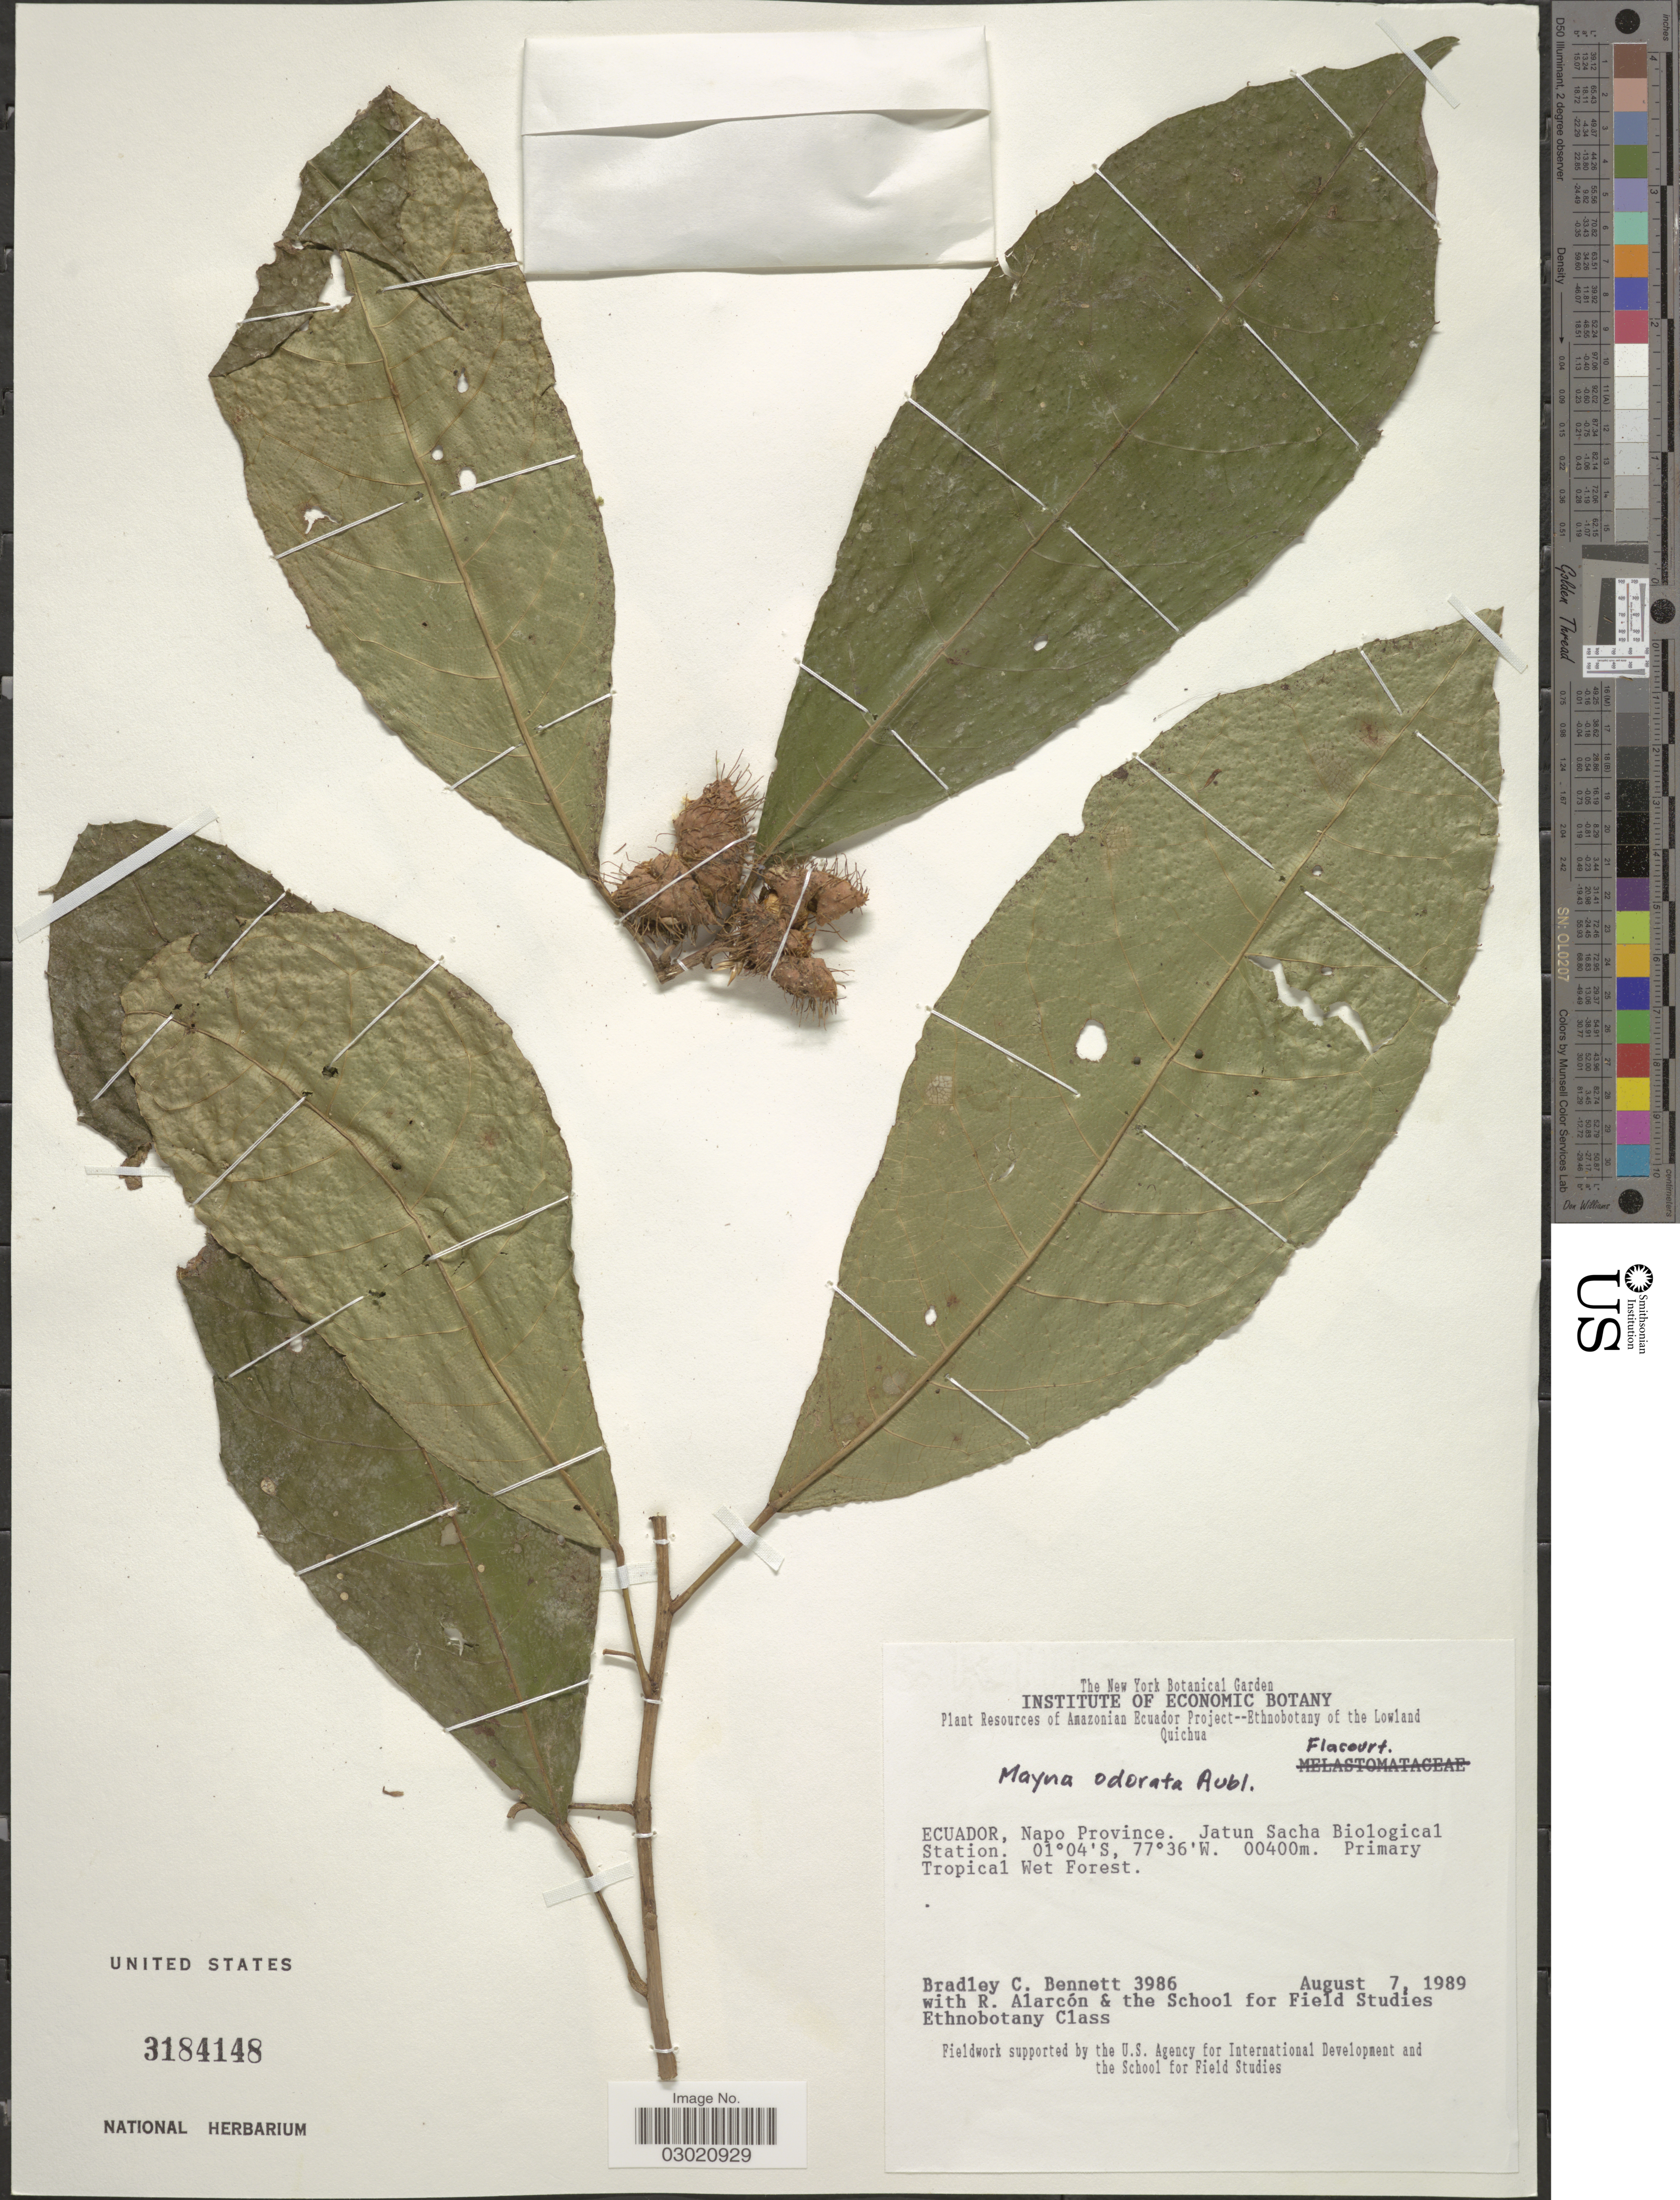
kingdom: Plantae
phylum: Tracheophyta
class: Magnoliopsida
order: Malpighiales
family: Achariaceae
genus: Mayna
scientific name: Mayna odorata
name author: Aubl.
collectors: B. C. Bennett, R. Alarcón & The School for Field Studies Ethnobotany Class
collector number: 3986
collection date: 1989-08-07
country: Ecuador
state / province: Napo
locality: Jatun Sacha Biological Station.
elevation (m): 400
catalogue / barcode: US 3184148